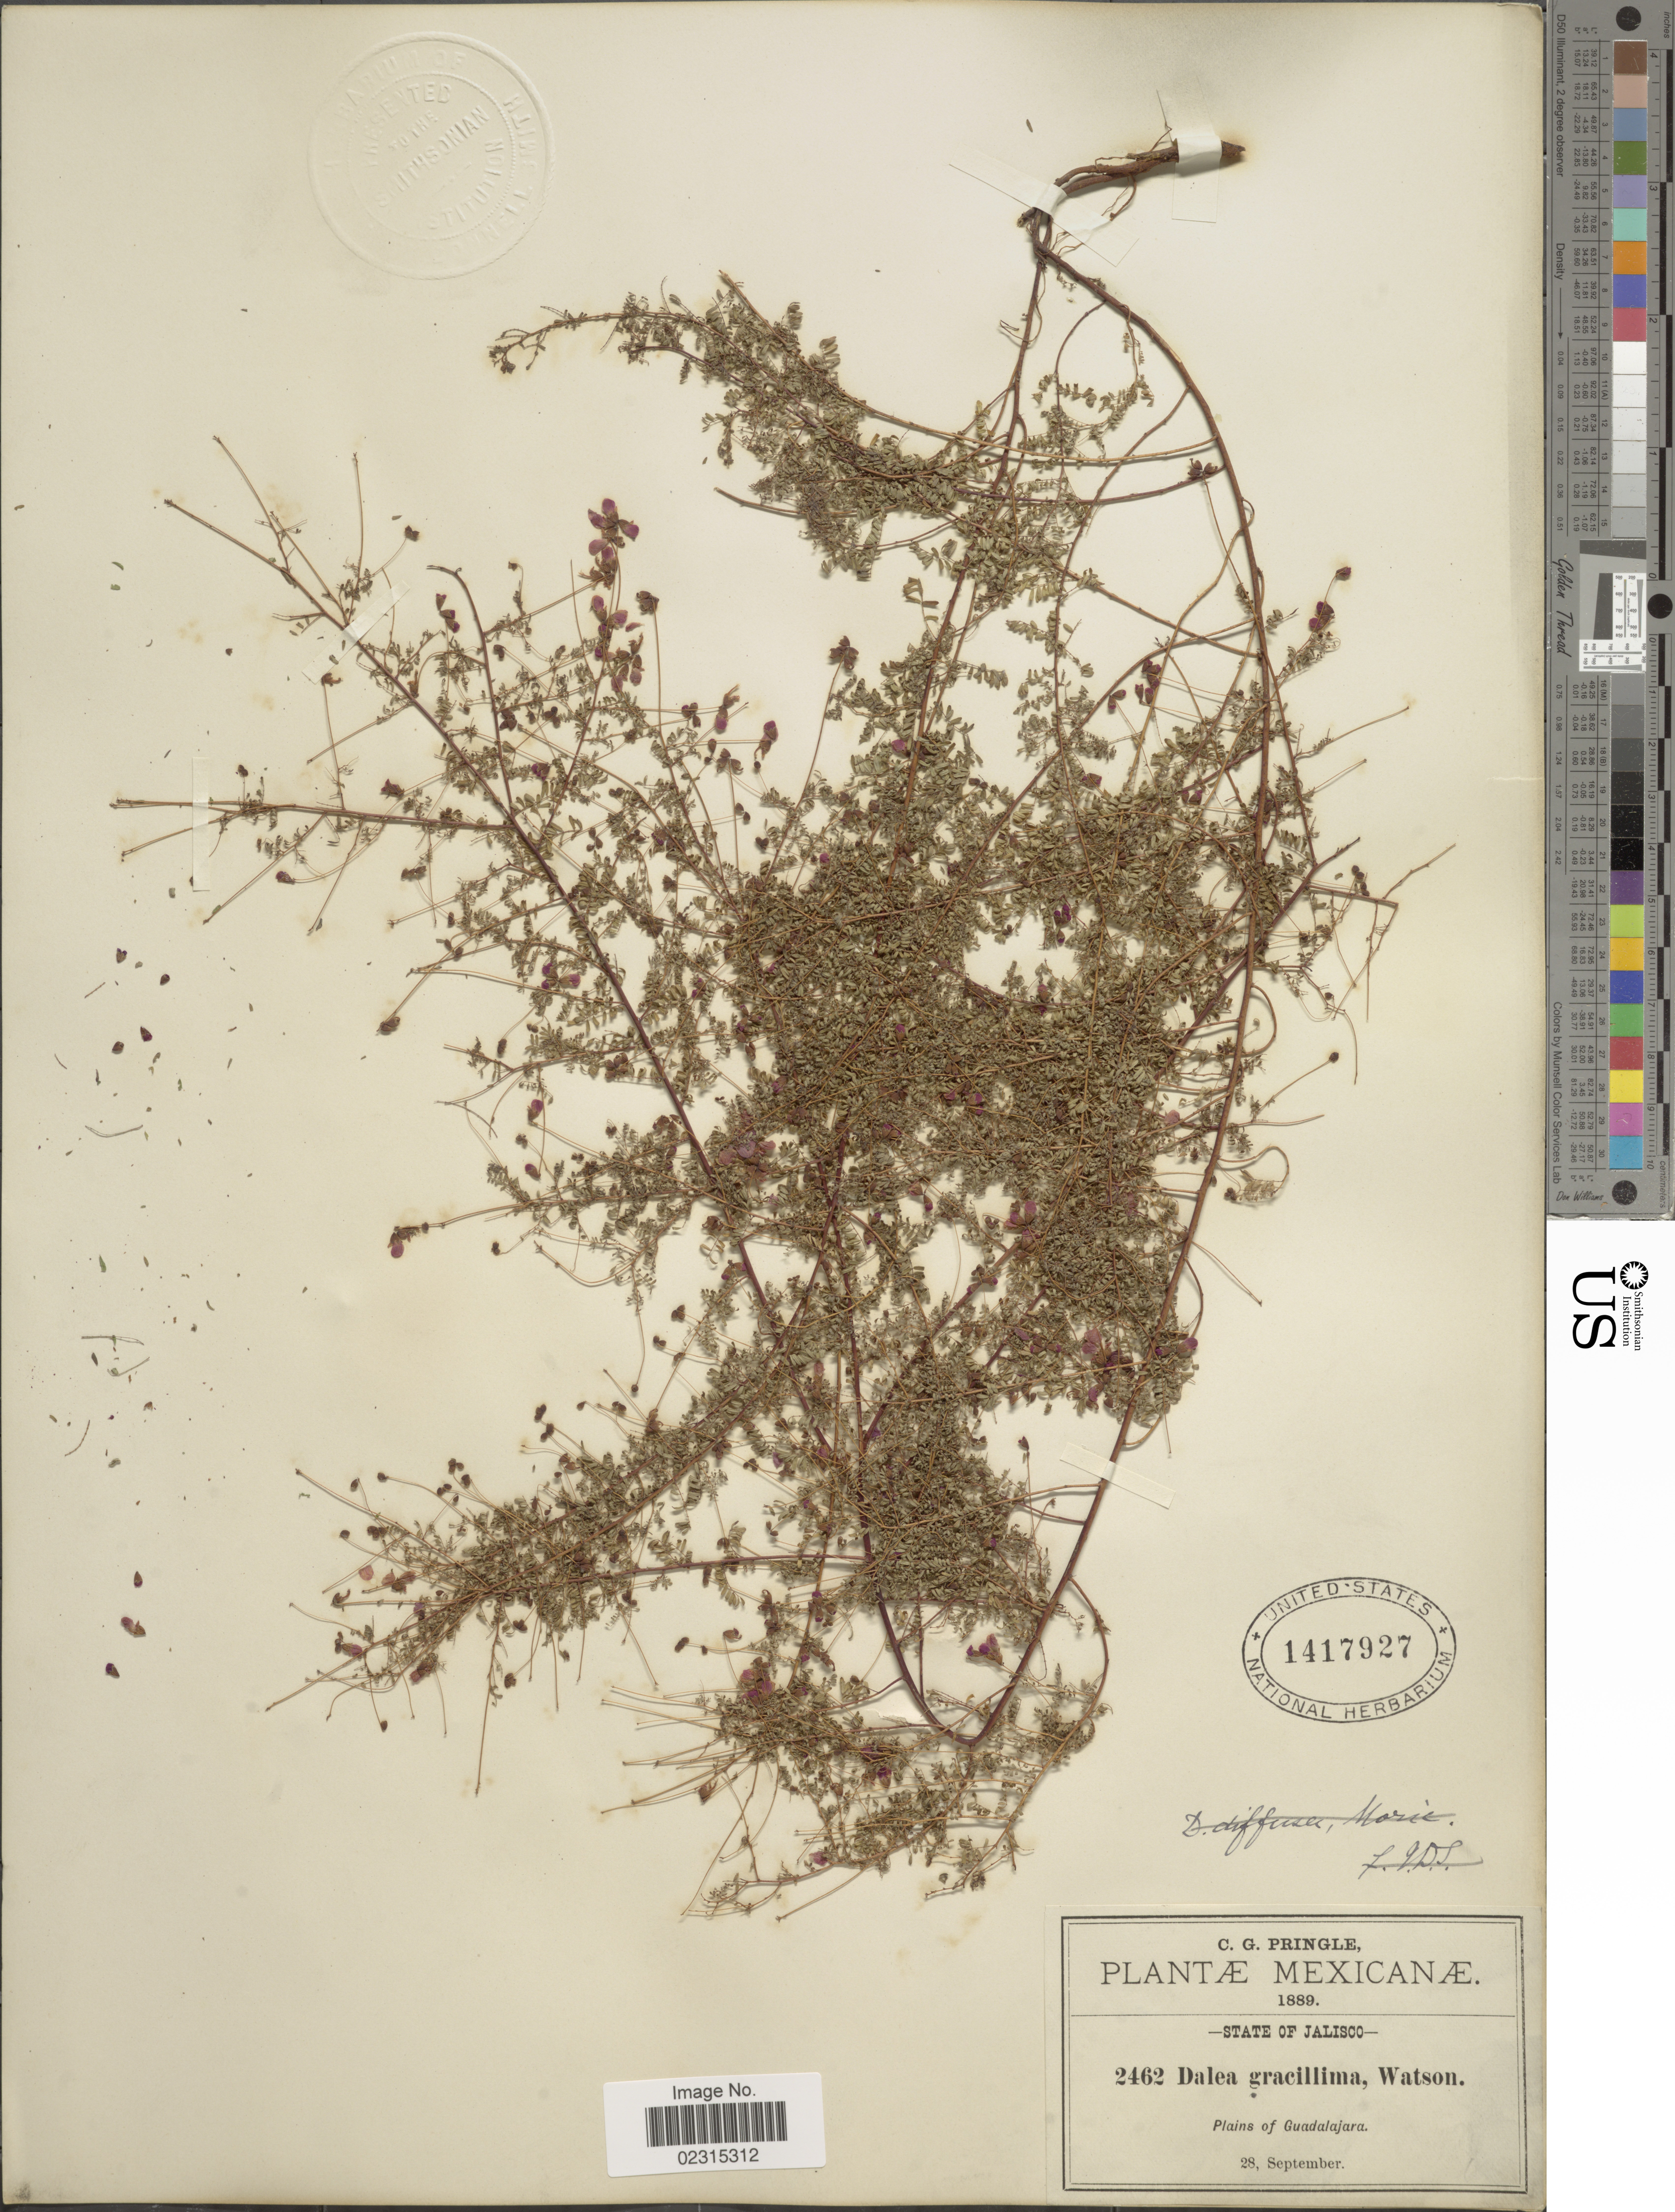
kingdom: Plantae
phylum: Tracheophyta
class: Magnoliopsida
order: Fabales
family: Fabaceae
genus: Marina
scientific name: Marina gracillima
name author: (S. Watson) Barneby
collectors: C. G. Pringle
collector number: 2462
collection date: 1889-09-28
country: Mexico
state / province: Jalisco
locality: Guadalajara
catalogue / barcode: US 1417927